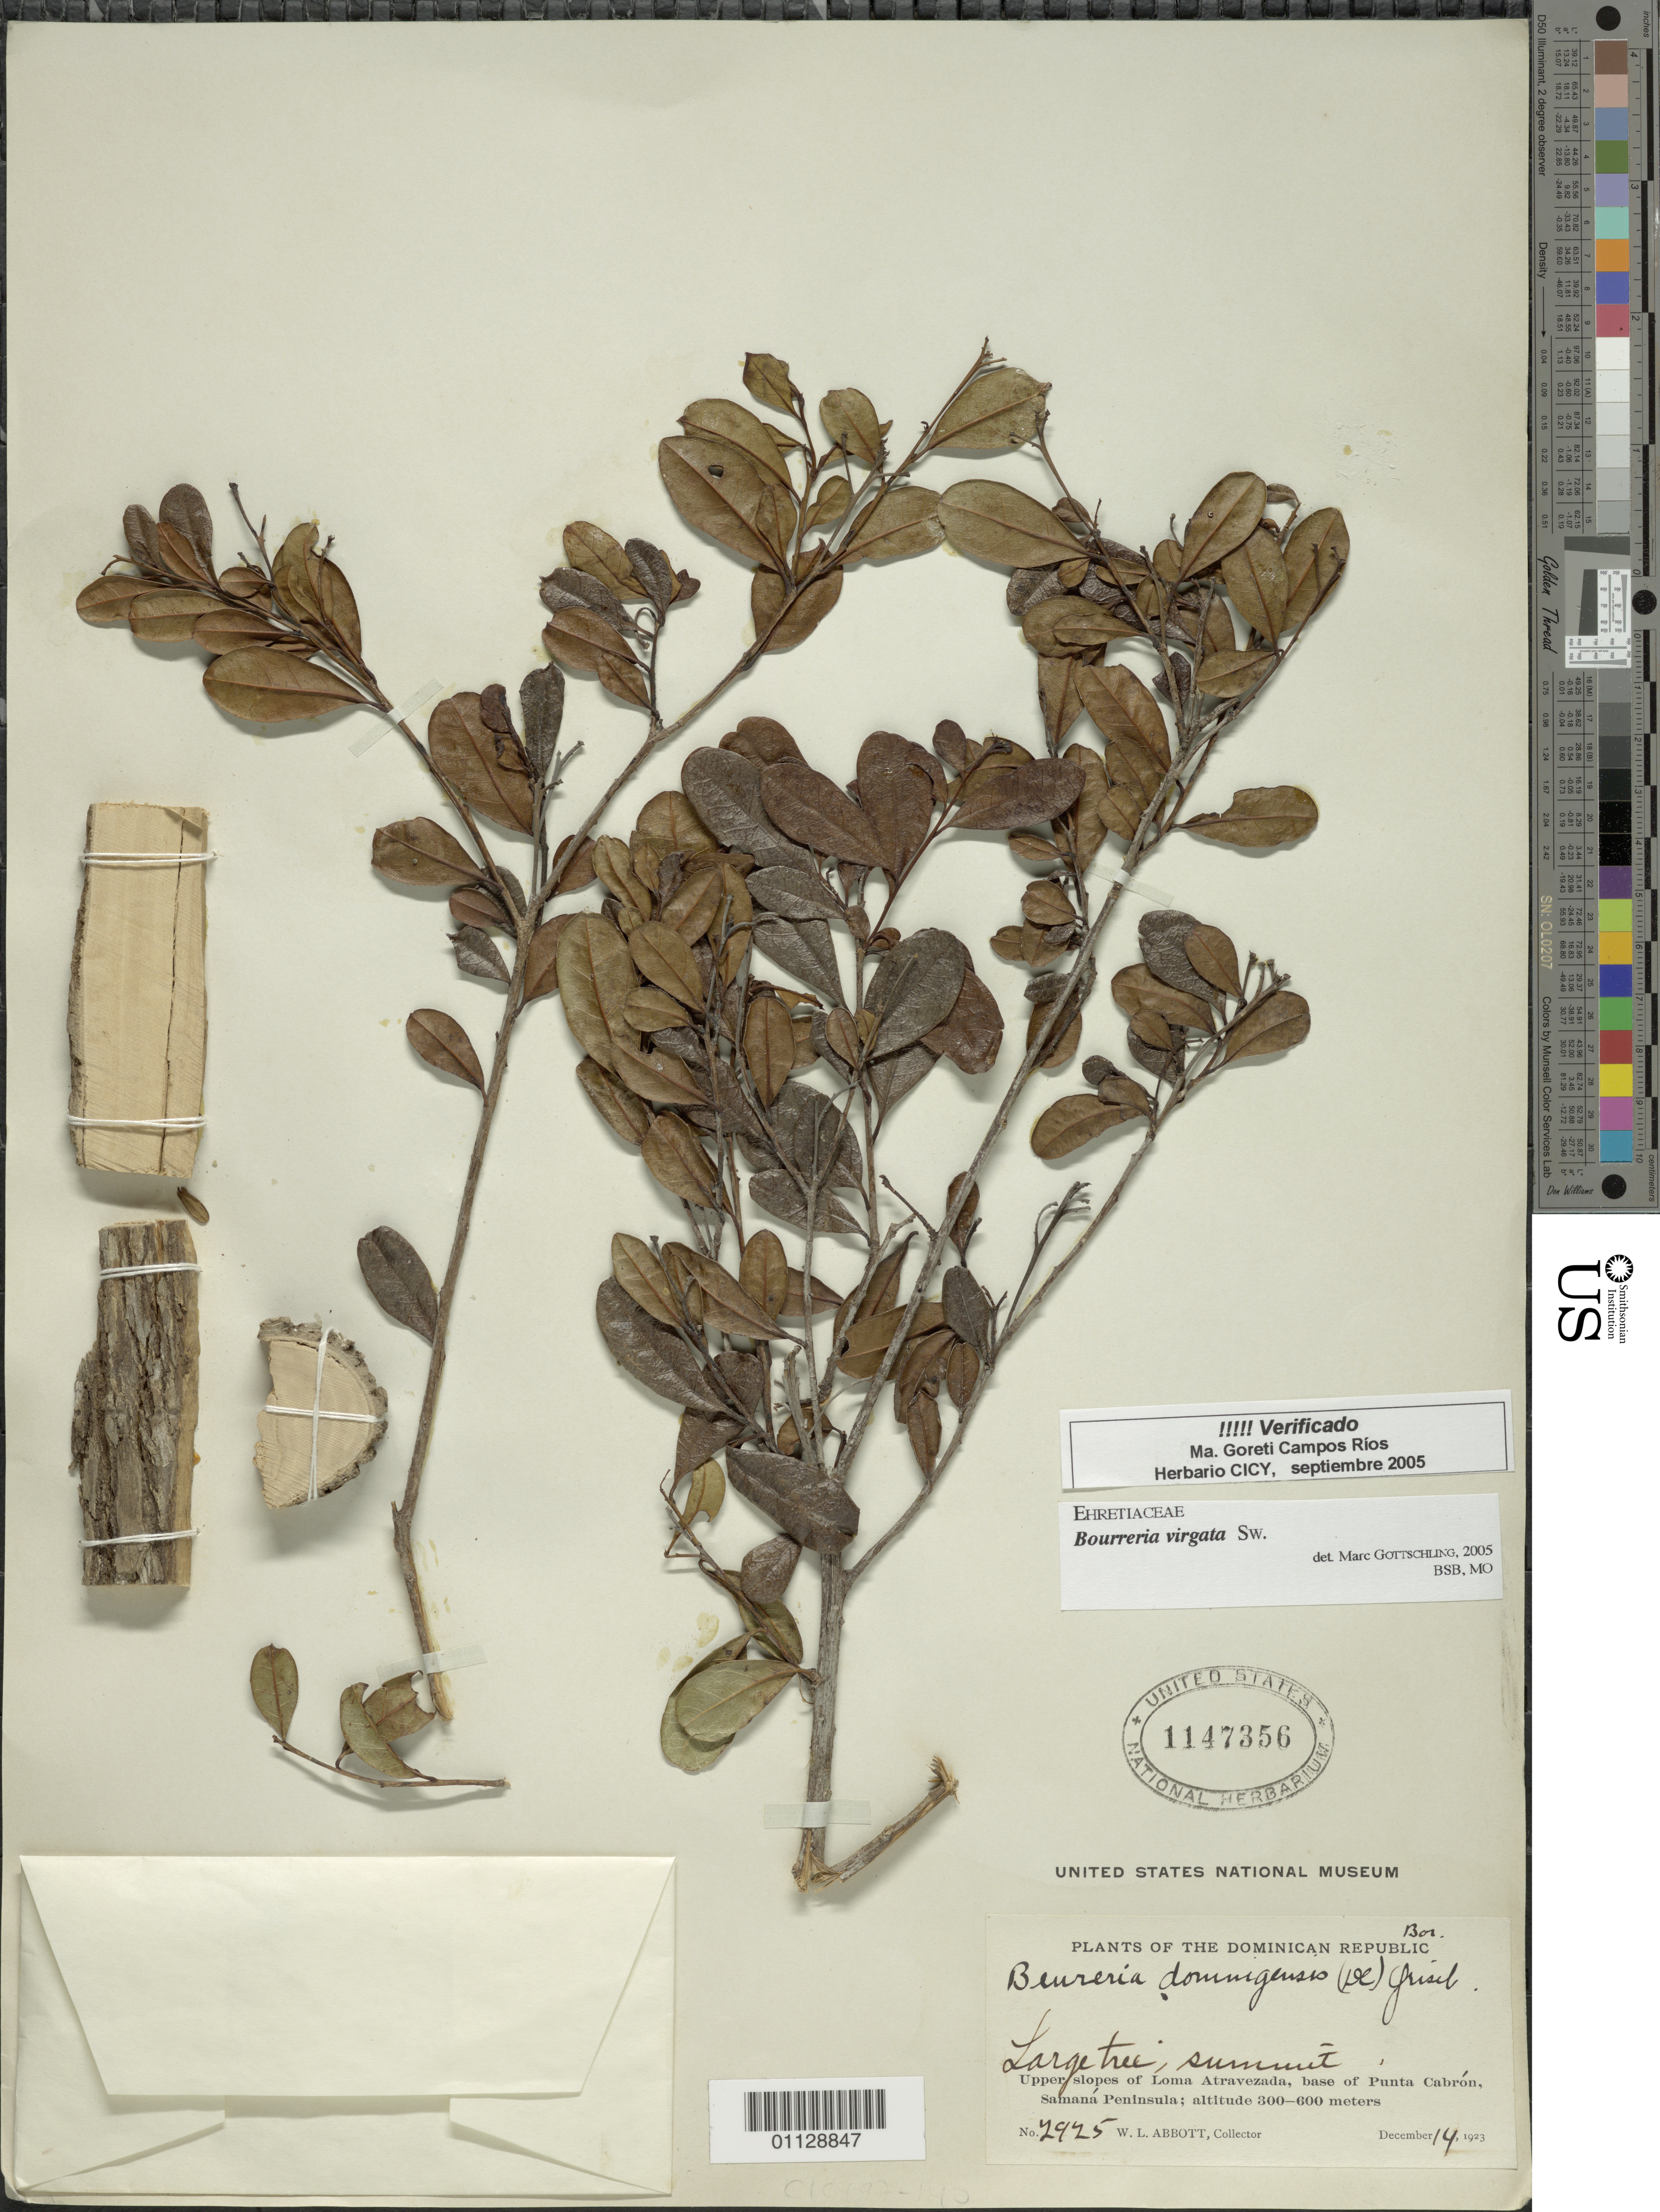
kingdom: Plantae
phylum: Tracheophyta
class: Magnoliopsida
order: Boraginales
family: Ehretiaceae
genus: Bourreria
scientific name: Bourreria virgata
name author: (Sw.) G. Don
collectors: W. L. Abbott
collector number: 2925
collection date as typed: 14 Dec 1923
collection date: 1923-12-14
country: Dominican Republic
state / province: Samaná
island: Hispaniola I.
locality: Upper slopes of Loma Atravezada, base of Punta Carbon, Samana Peninsula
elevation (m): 300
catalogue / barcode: US 1147356